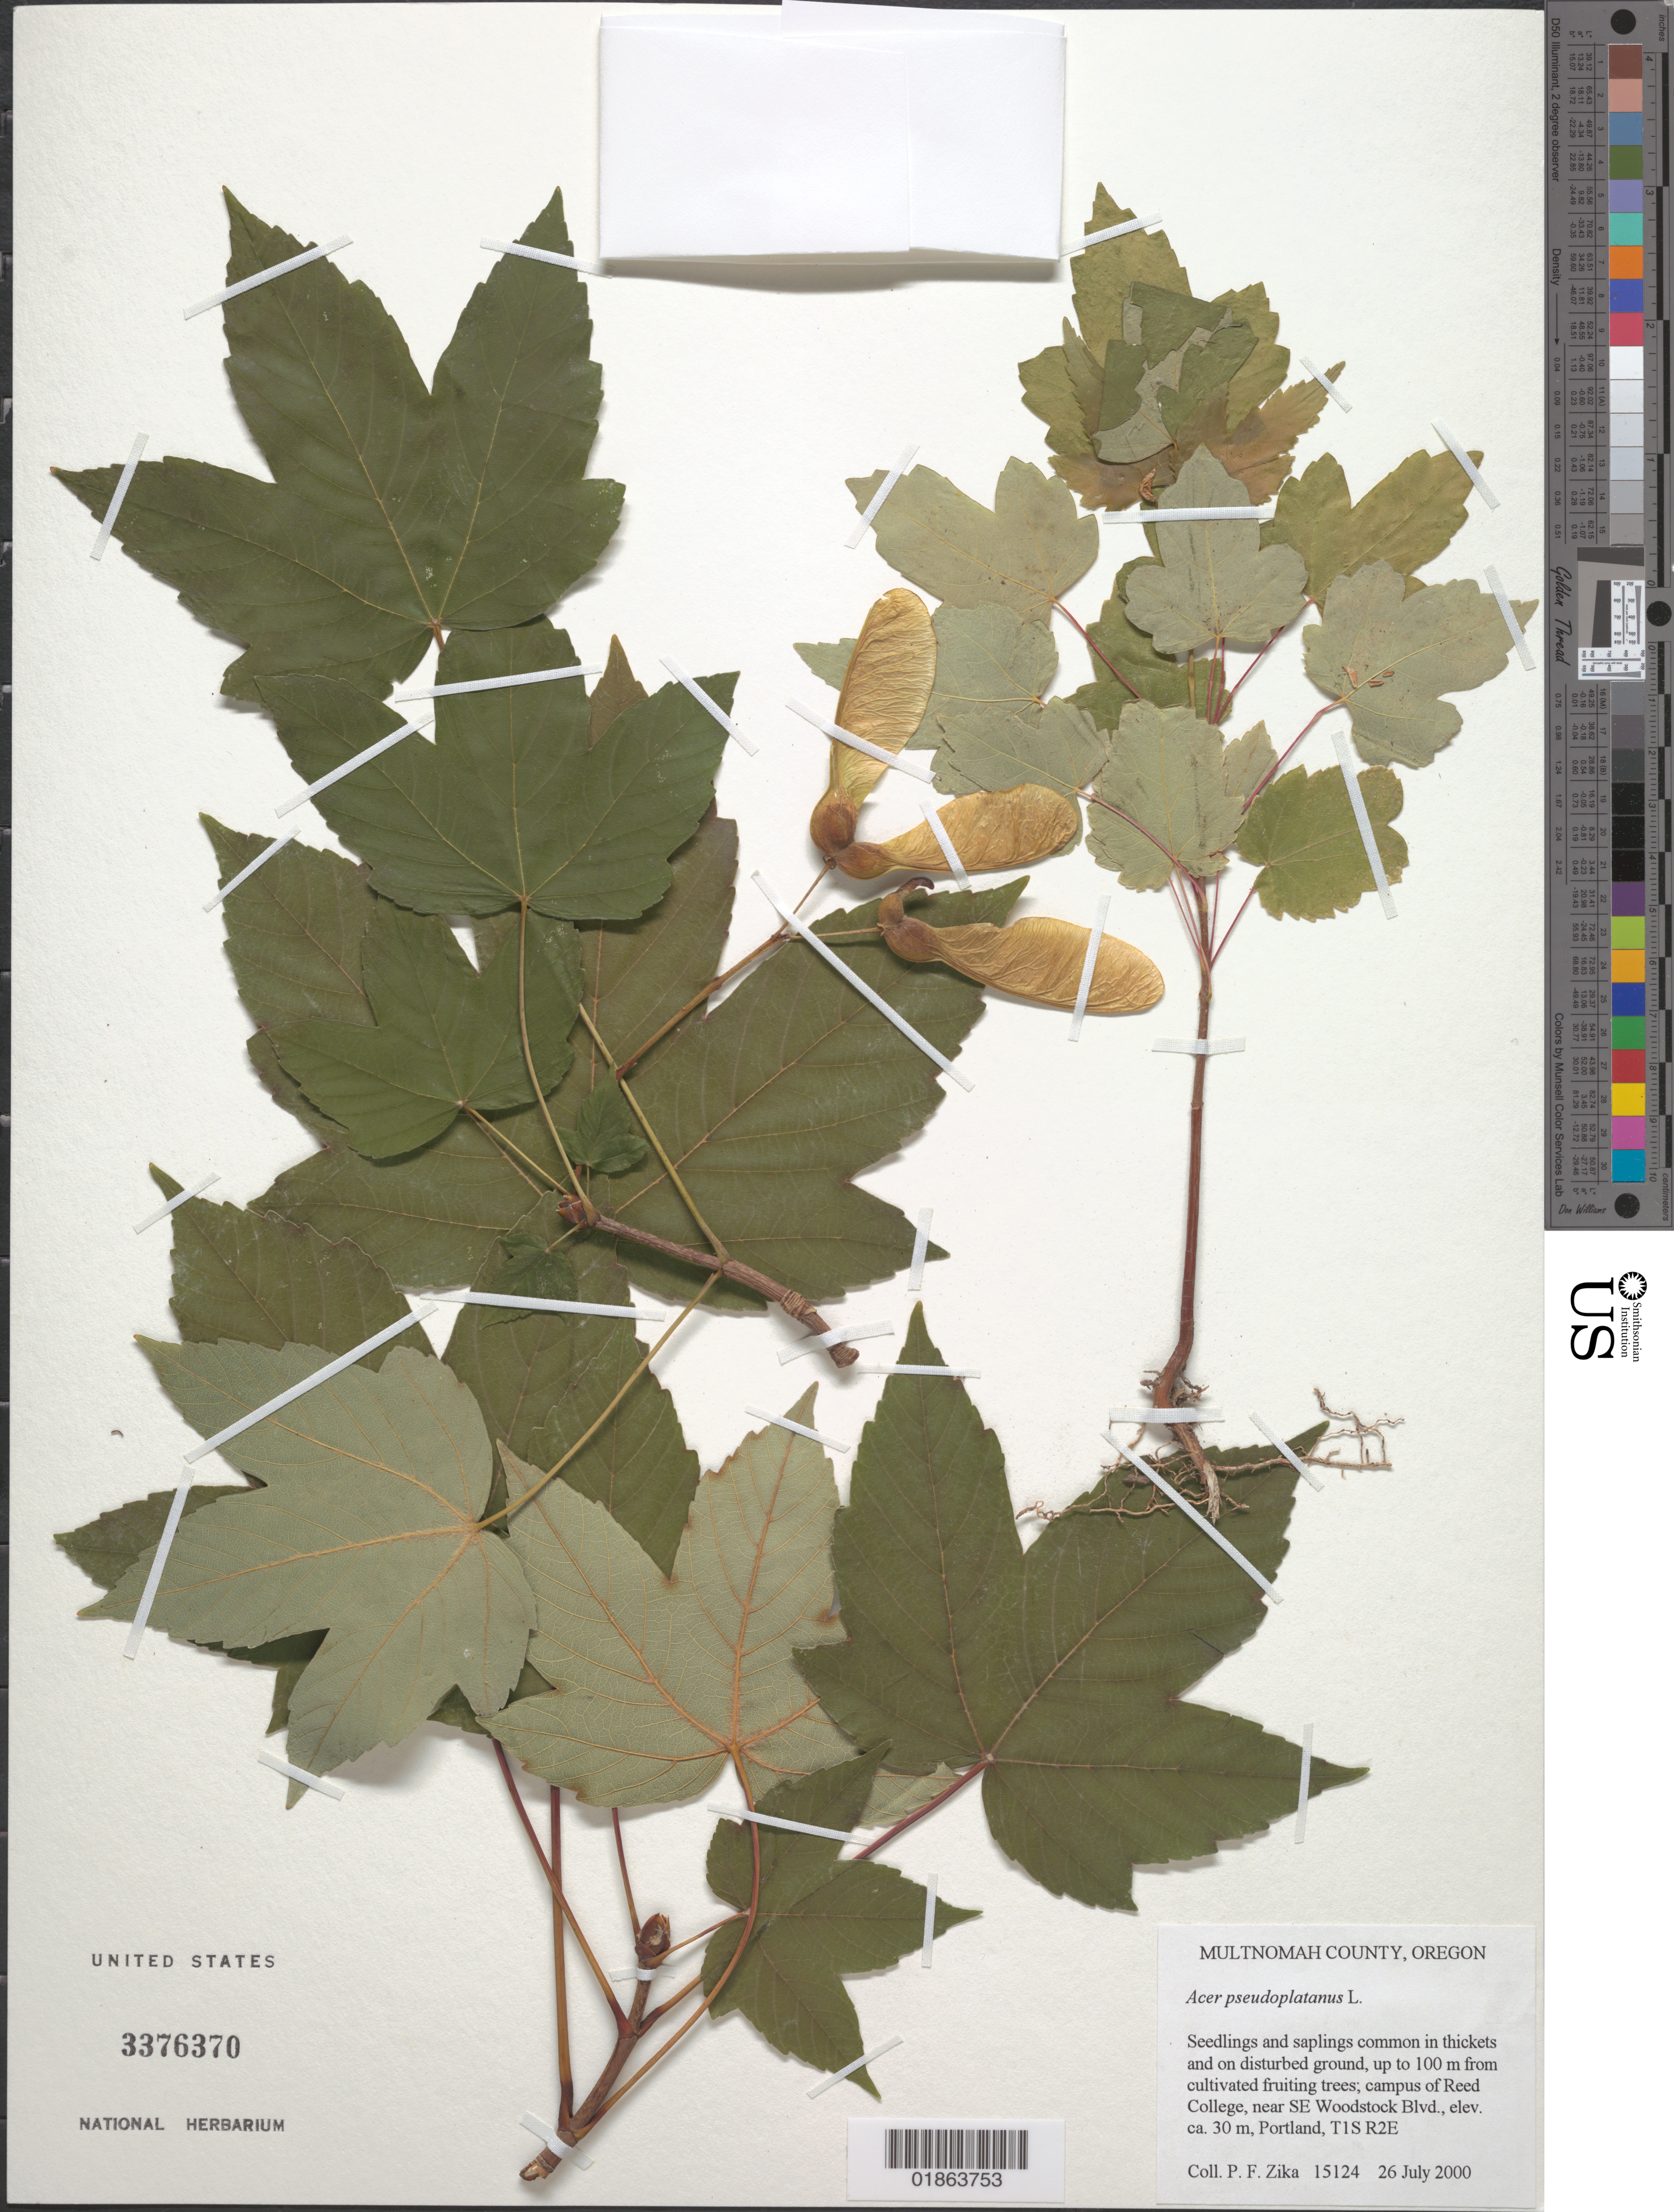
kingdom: Plantae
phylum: Tracheophyta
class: Magnoliopsida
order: Sapindales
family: Sapindaceae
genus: Acer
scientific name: Acer pseudoplatanus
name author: L.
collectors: P. F. Zika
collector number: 15124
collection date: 2000-07-26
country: United States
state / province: Oregon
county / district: Multnomah County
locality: Portland. Campus of Reed College, near SE Woodstock Blvd.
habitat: Common in thickets and on disturbed grounds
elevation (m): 30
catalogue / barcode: US 3376370